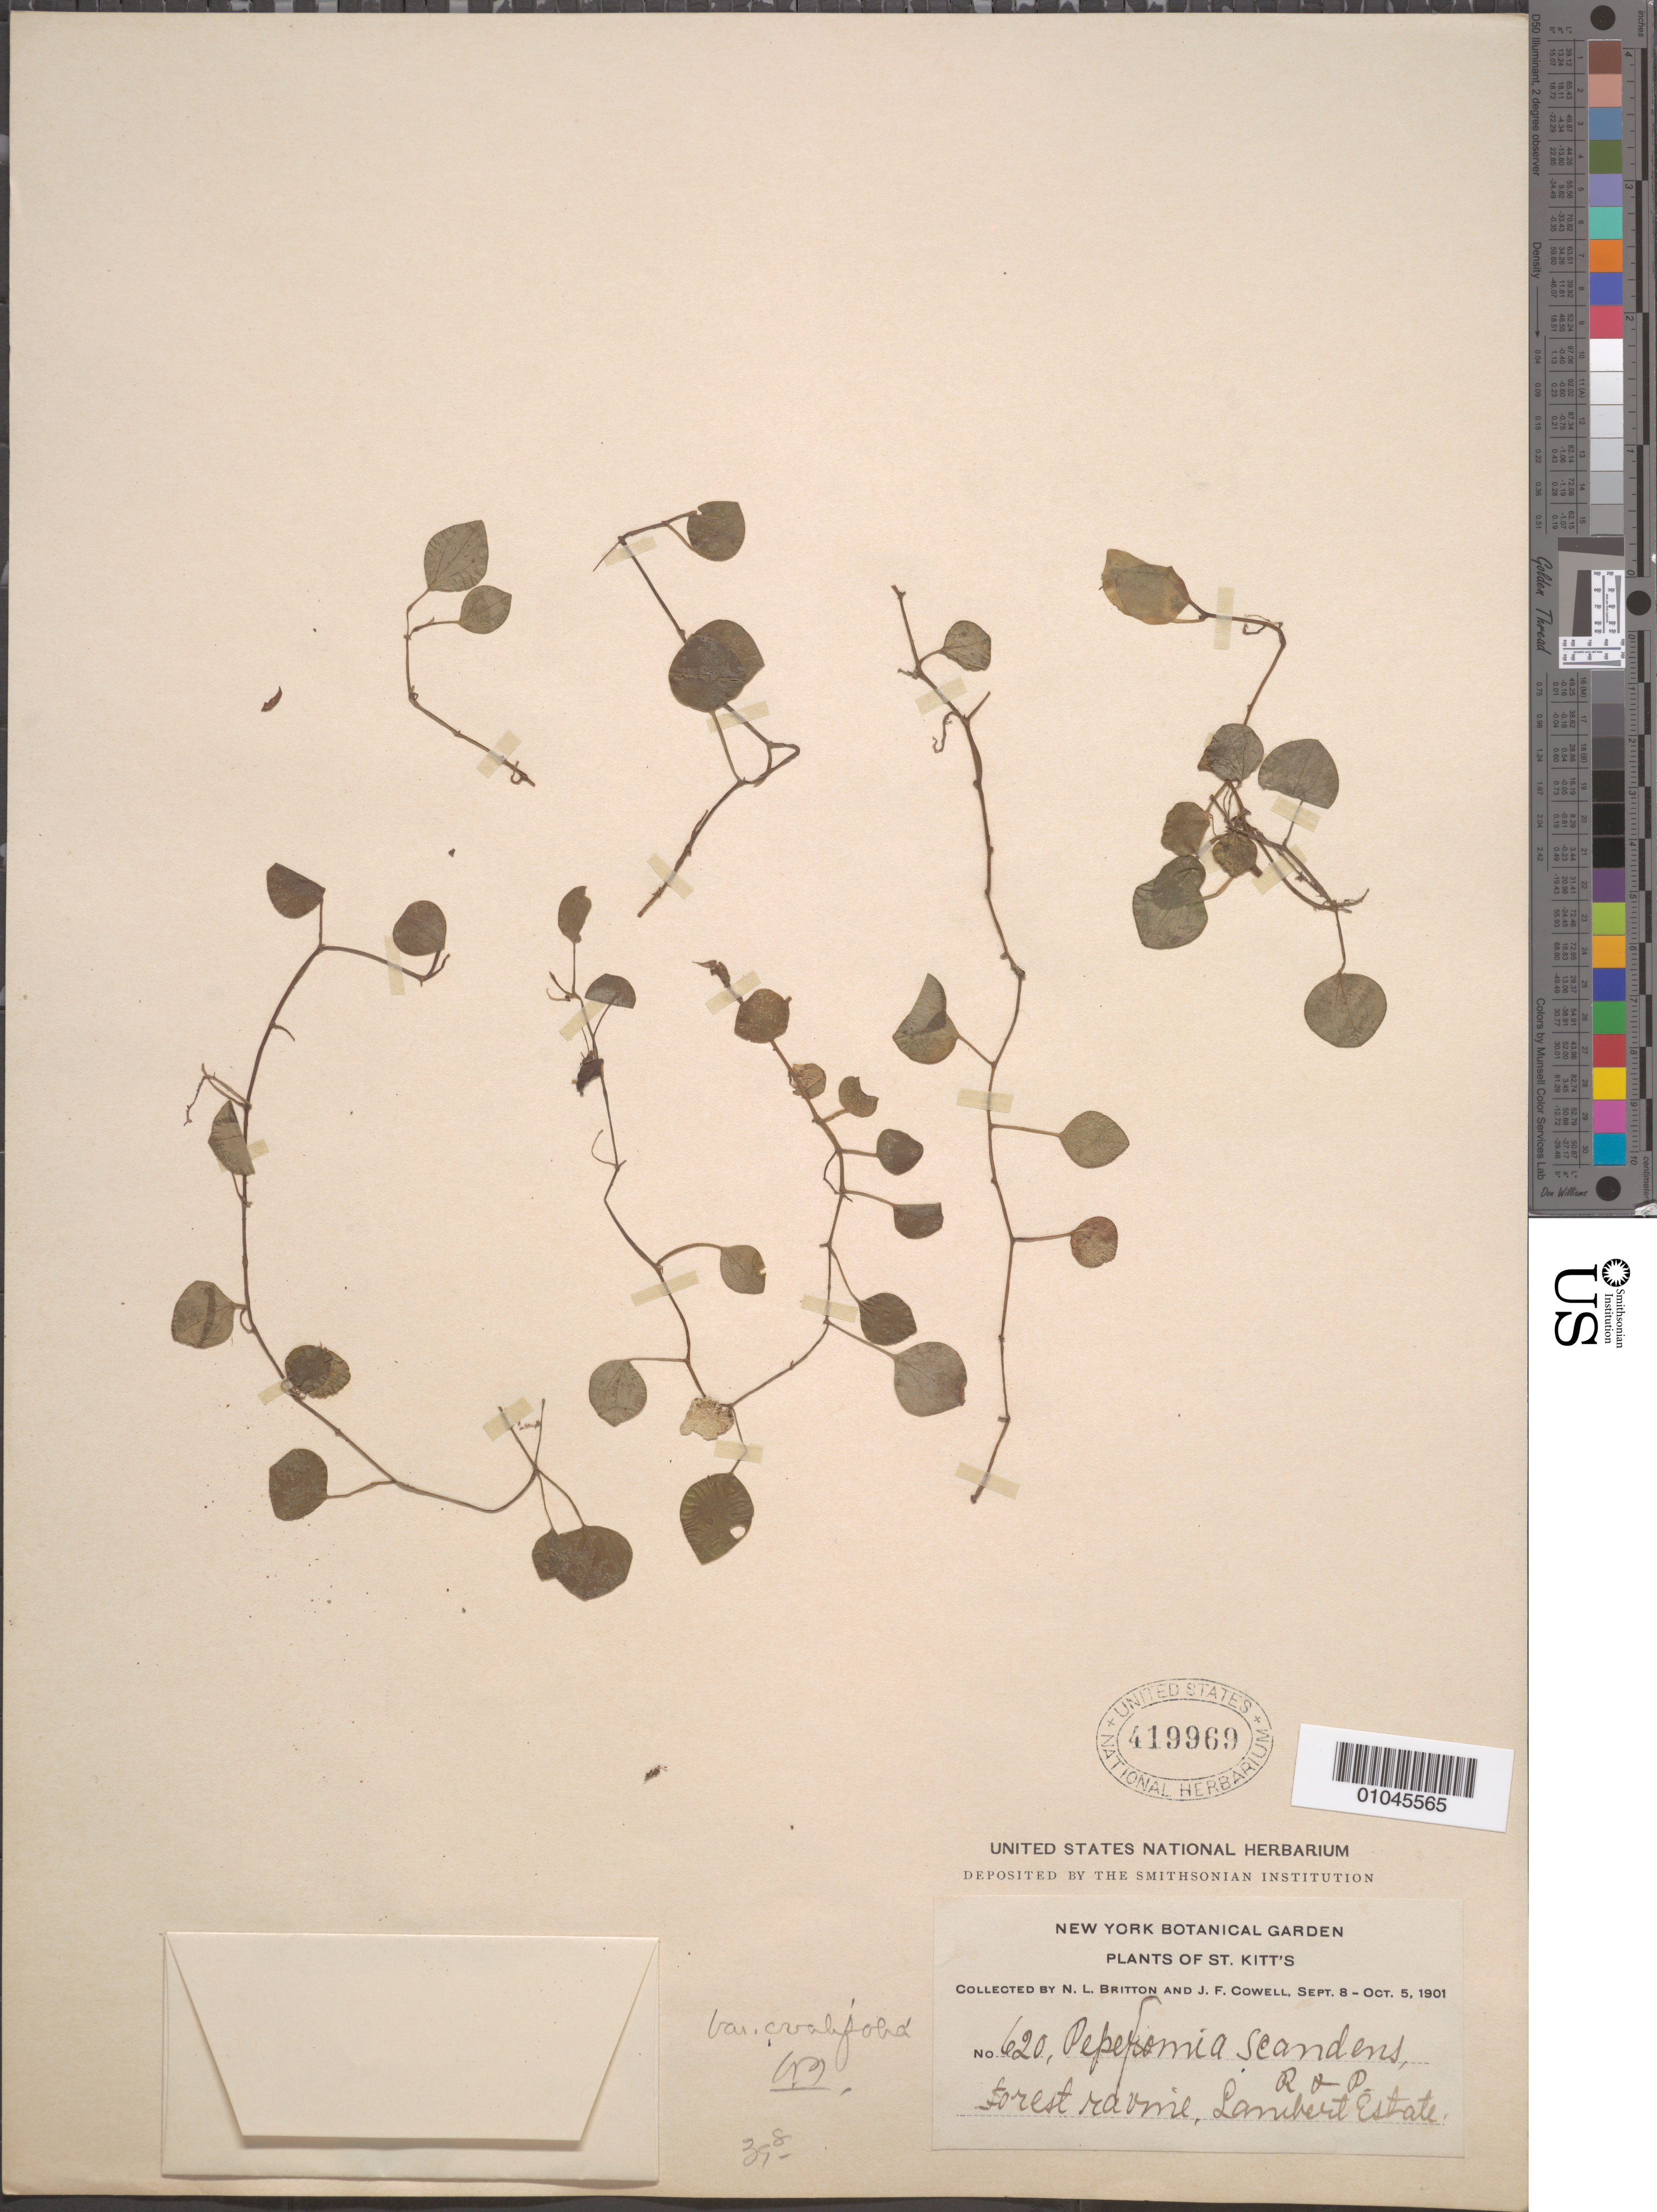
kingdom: Plantae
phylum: Tracheophyta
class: Magnoliopsida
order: Piperales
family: Piperaceae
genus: Peperomia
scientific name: Peperomia serpens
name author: (Sw.) Loudon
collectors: N. Britton & J. F. Cowell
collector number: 620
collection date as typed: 08 Sep 1901 to 05 Oct 1901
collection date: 1901-09-08/1901-10-05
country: St. Christopher-Nevis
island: St. Christopher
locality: Forest ravine, Lambert Estate.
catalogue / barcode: US 419969